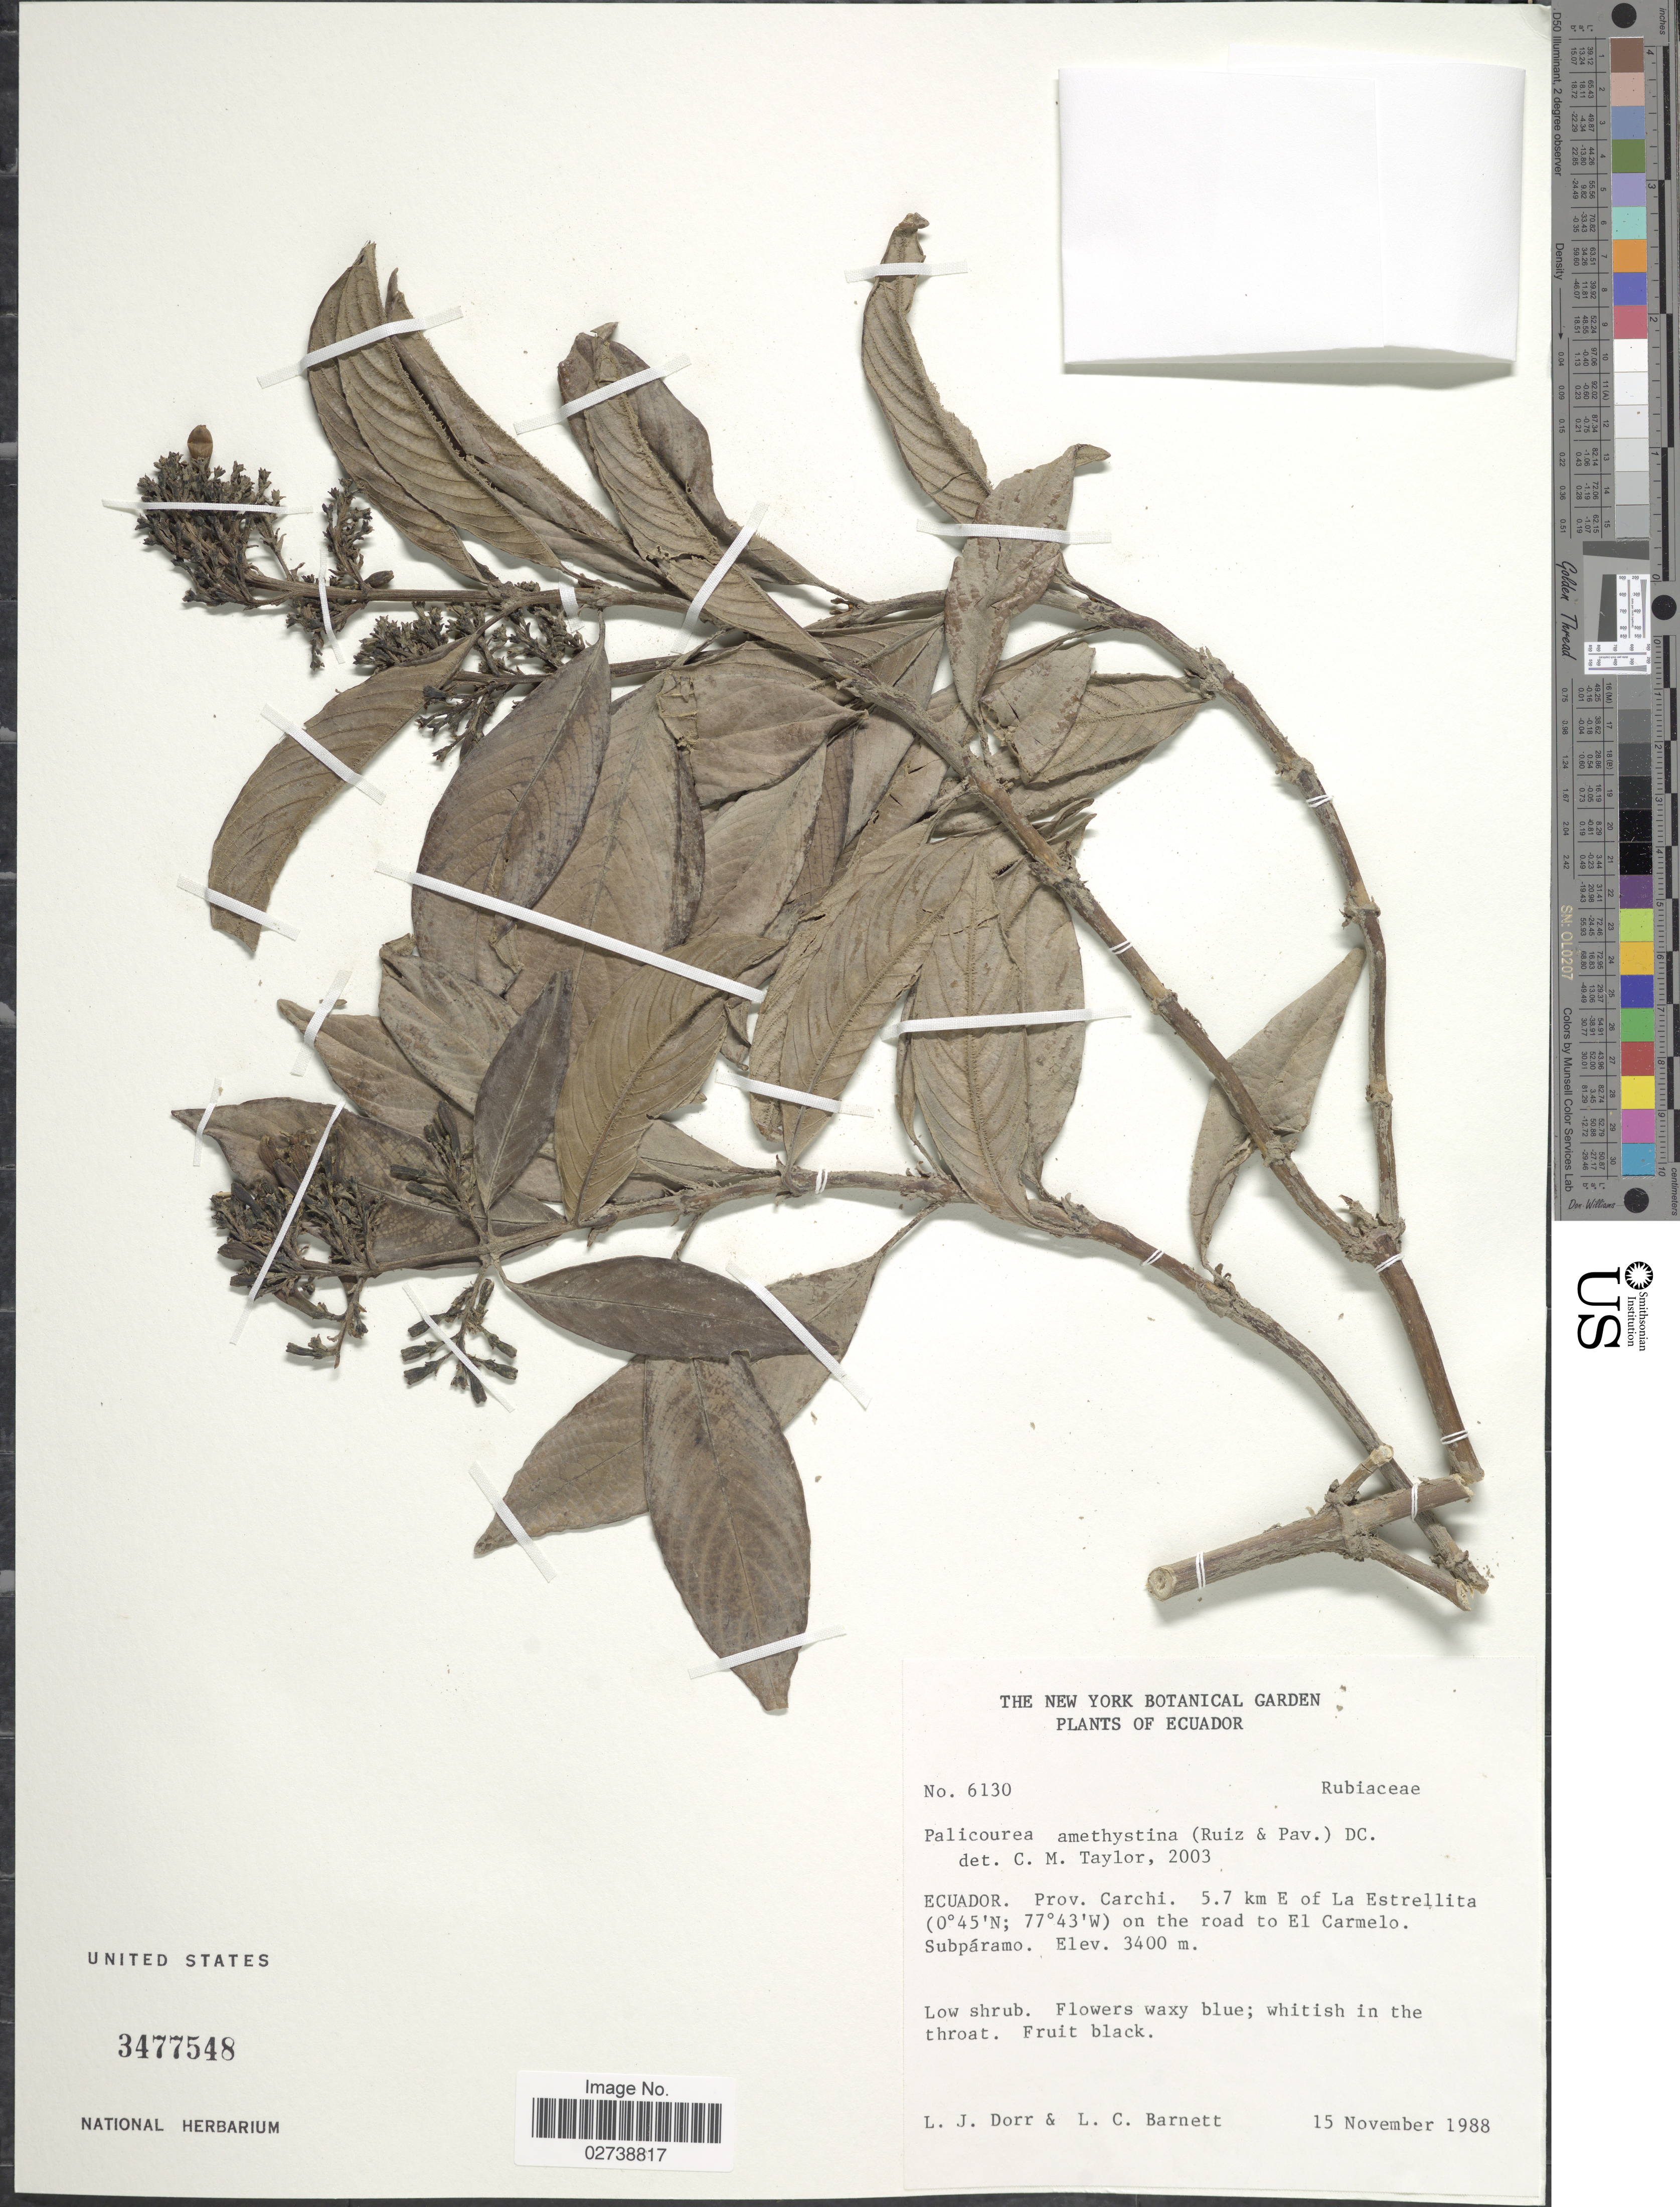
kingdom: Plantae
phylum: Tracheophyta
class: Magnoliopsida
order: Gentianales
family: Rubiaceae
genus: Palicourea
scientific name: Palicourea amethystina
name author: (Ruiz & Pav.) DC.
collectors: L. J. Dorr & L. C. Barnett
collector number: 6130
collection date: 1988-11-15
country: Ecuador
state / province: Carchi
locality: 5.7 km E of La Estrellita on the road to El Carmelo. Subpáramo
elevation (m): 3400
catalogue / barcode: US 3477548